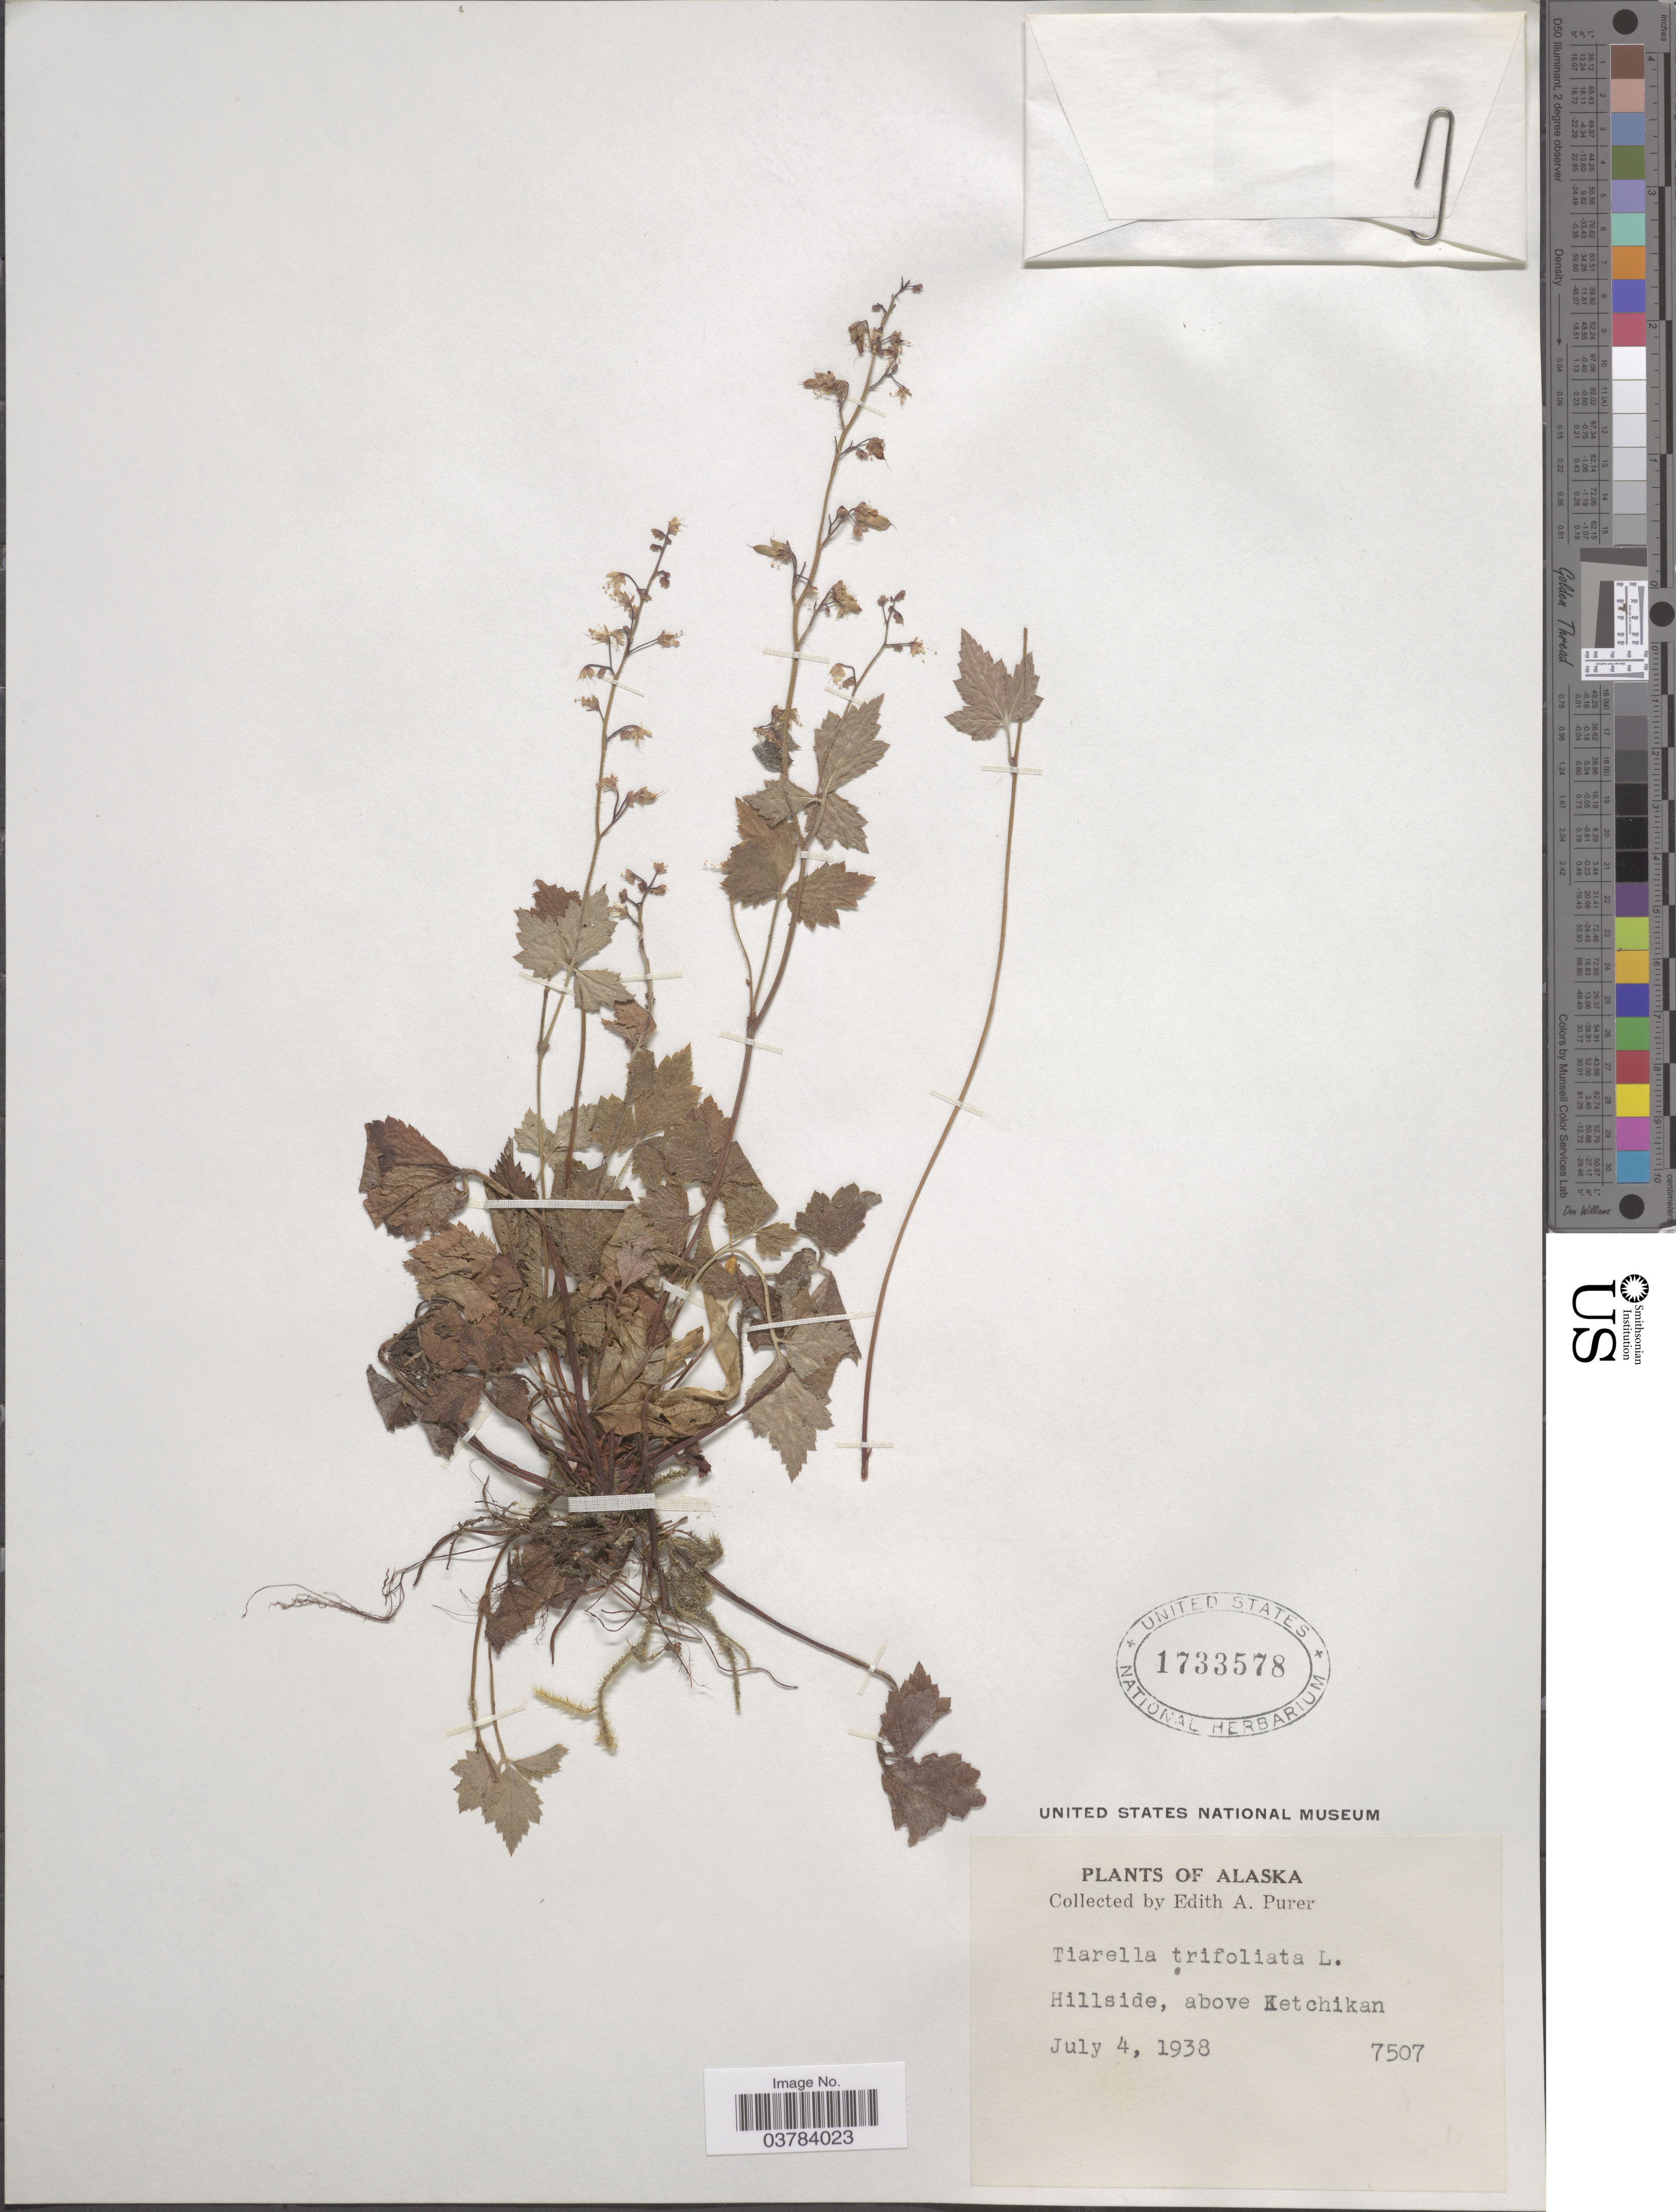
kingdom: Plantae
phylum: Tracheophyta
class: Magnoliopsida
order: Saxifragales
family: Saxifragaceae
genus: Tiarella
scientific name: Tiarella trifoliata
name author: L.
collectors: E. Purer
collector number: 7507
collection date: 1938-07-04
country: United States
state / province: Alaska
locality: Hillside, above Ketchikan.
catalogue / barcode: US 1733578